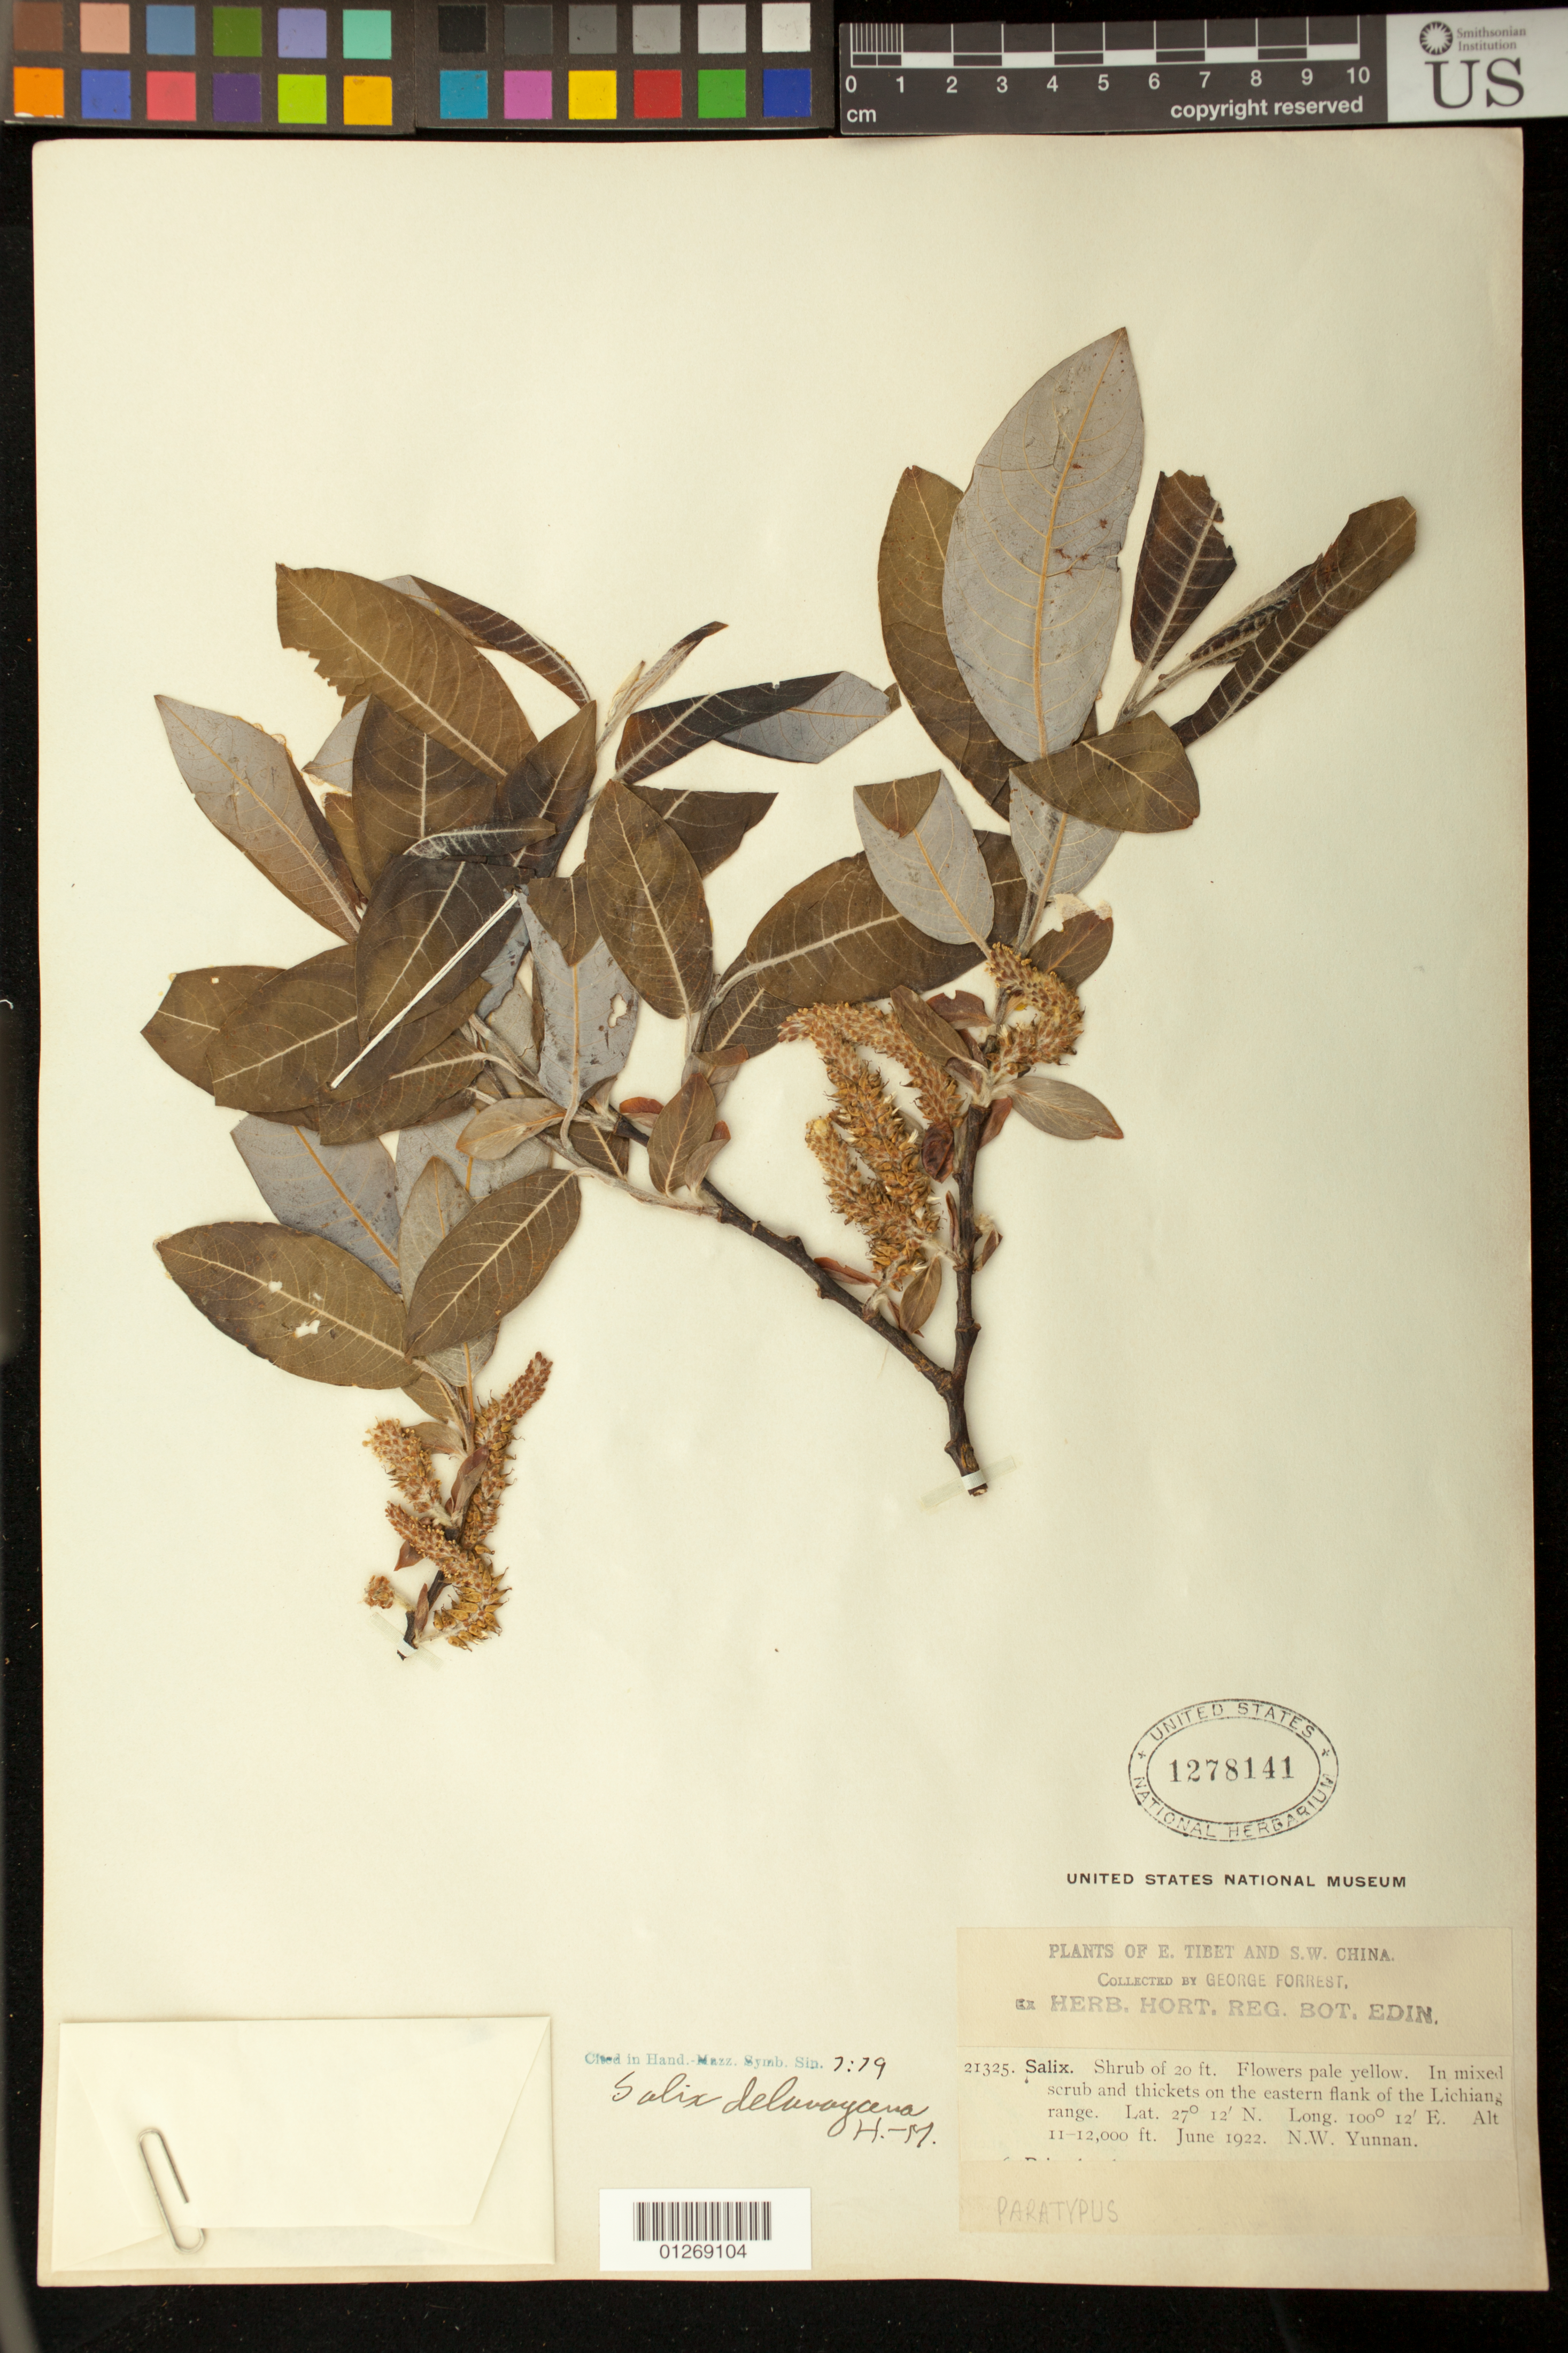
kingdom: Plantae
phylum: Tracheophyta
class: Magnoliopsida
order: Malpighiales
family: Salicaceae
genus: Salix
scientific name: Salix delavayana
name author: Hand.-Mazz.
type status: Syntype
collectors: G. Forrest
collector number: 21325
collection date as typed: Jun 1922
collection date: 1922-06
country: China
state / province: Yunnan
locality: Eastern flank of the Lichiang range, NW Yunnan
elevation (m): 3353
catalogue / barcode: US 1278141